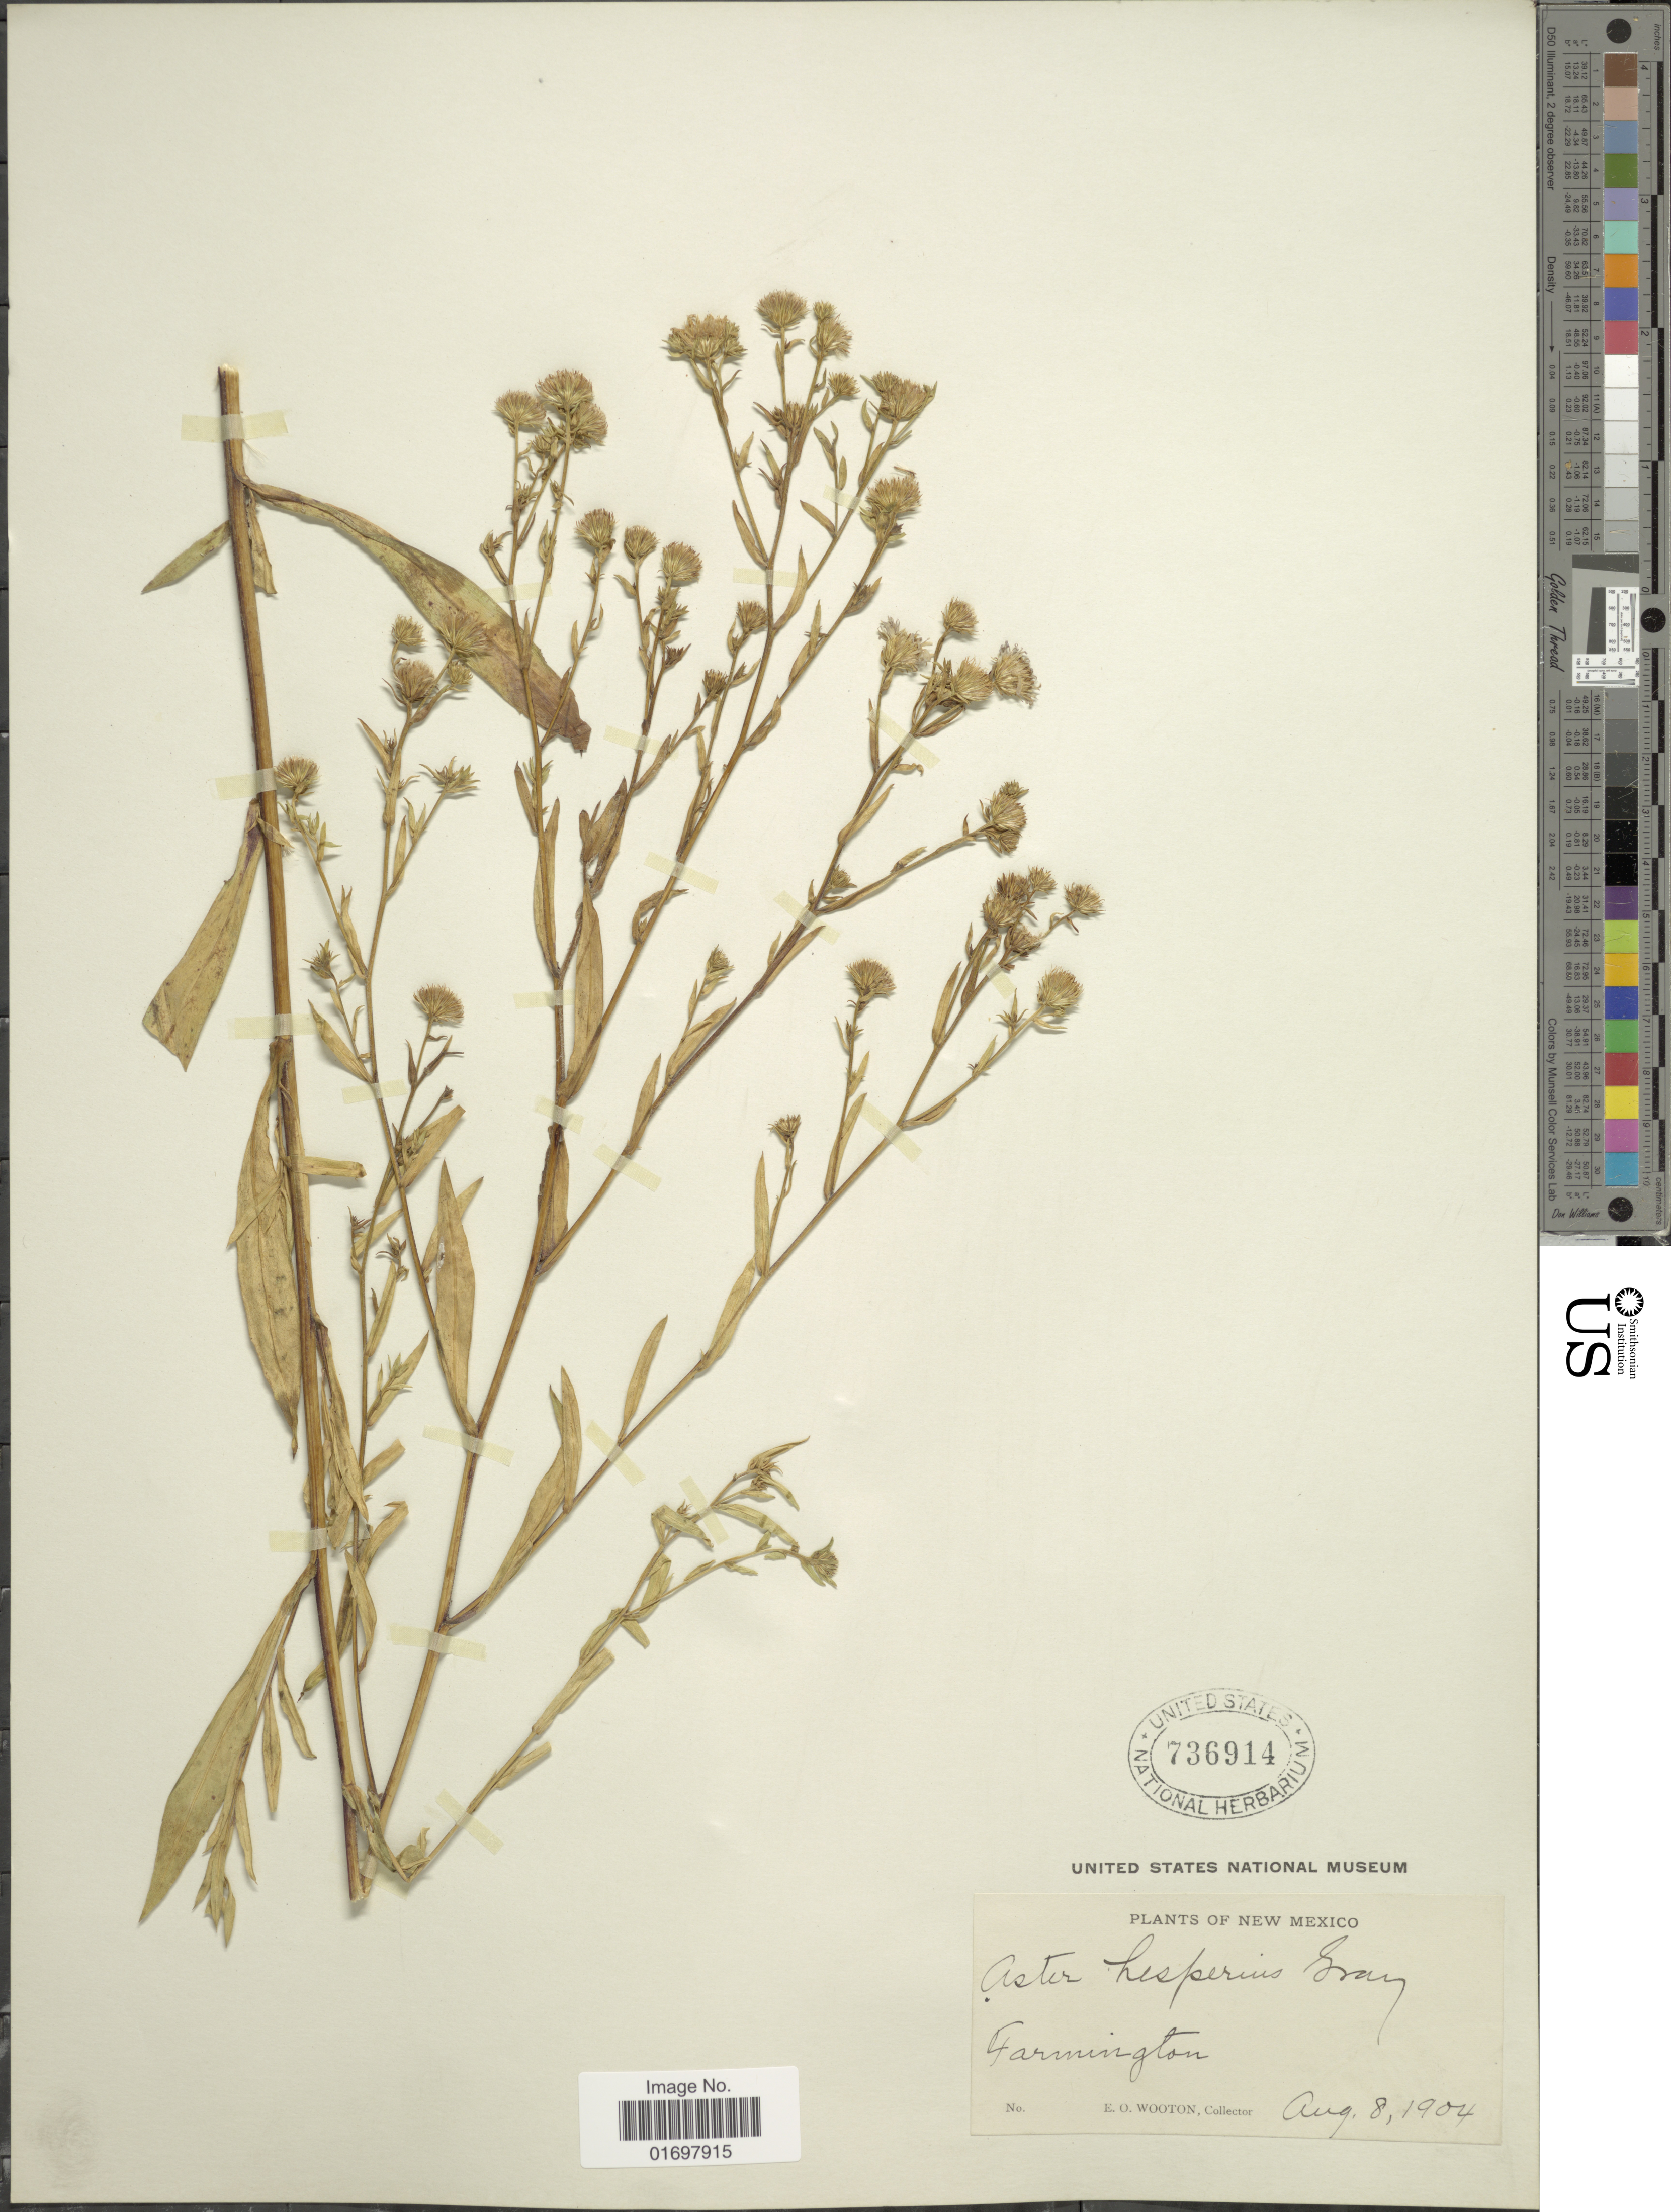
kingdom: Plantae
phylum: Tracheophyta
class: Magnoliopsida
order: Asterales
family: Asteraceae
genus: Symphyotrichum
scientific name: Symphyotrichum lanceolatum var. hesperium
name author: (A. Gray) G.L. Nesom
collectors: E. O. Wooton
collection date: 1904-08-08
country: United States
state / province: New Mexico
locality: Farmington,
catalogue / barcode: US 736914